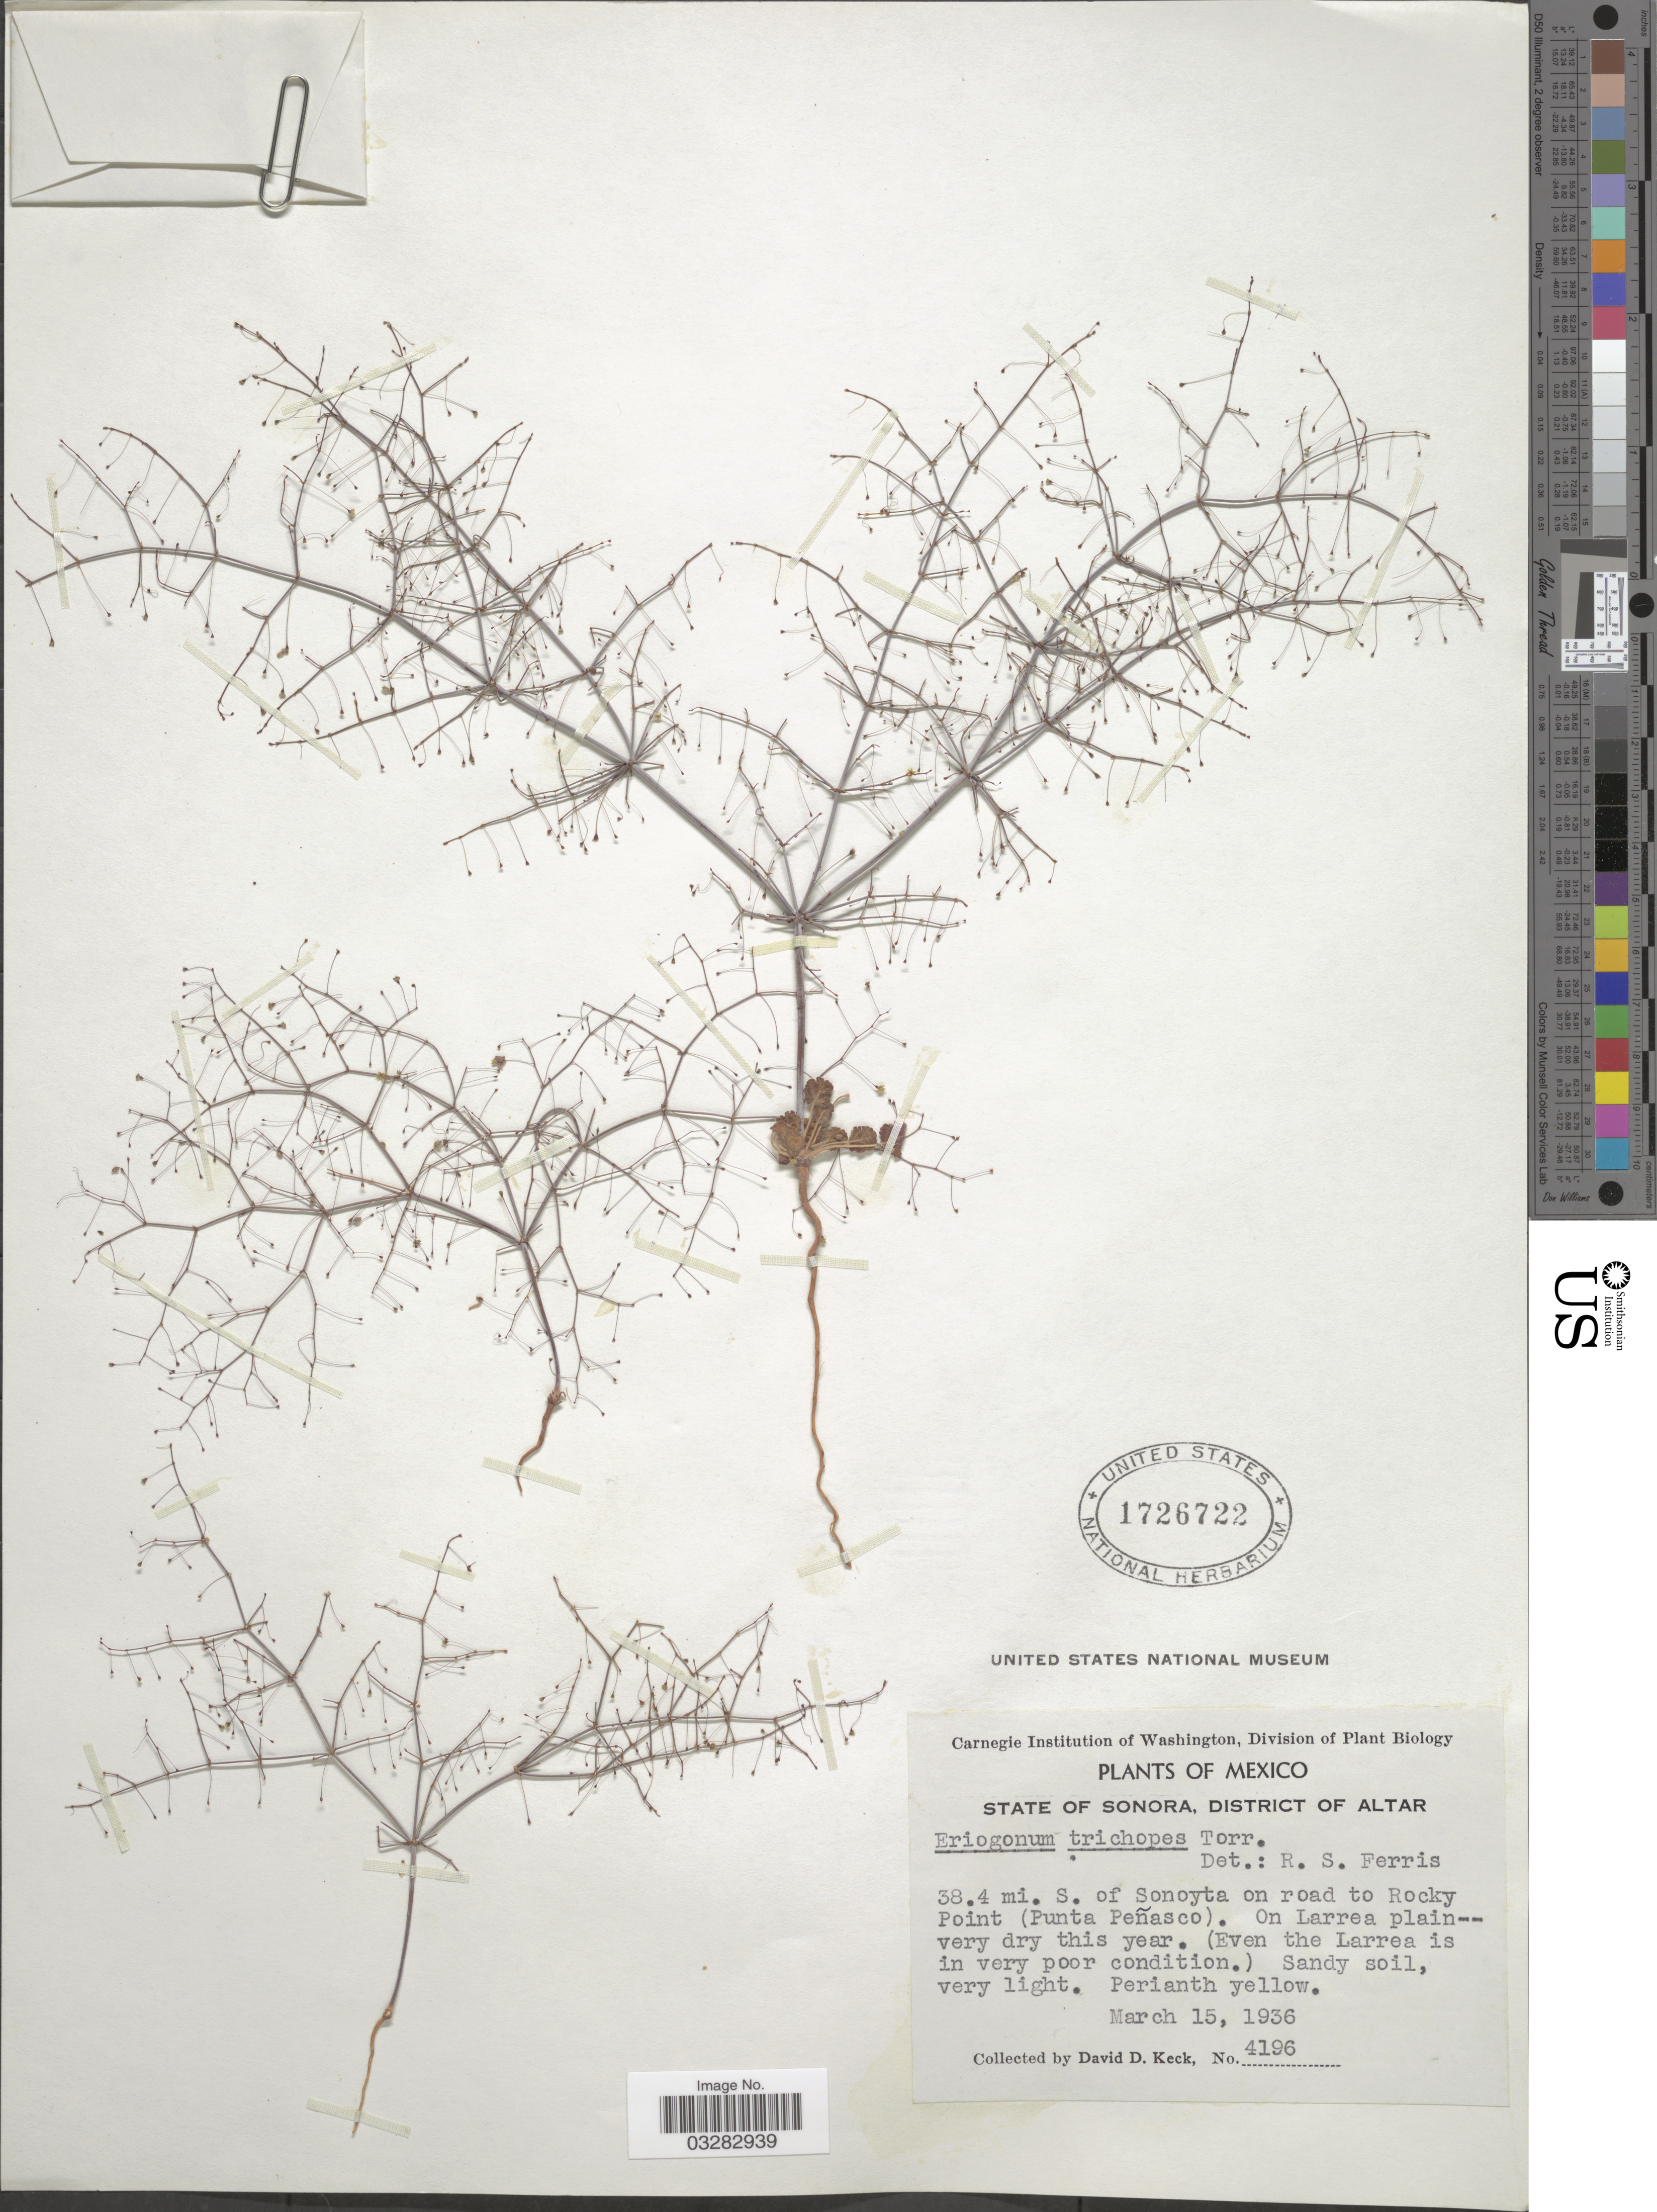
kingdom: Plantae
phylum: Tracheophyta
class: Magnoliopsida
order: Caryophyllales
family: Polygonaceae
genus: Eriogonum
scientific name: Eriogonum trichopes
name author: Torr.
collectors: D. D. Keck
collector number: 4196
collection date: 1936-03-15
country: Mexico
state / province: Sonora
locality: State of Sonora, District of Altar. 38.4 mi. S. of Sonoyta on road to Rocky Point (Punta Peñasco).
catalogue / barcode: US 1726722